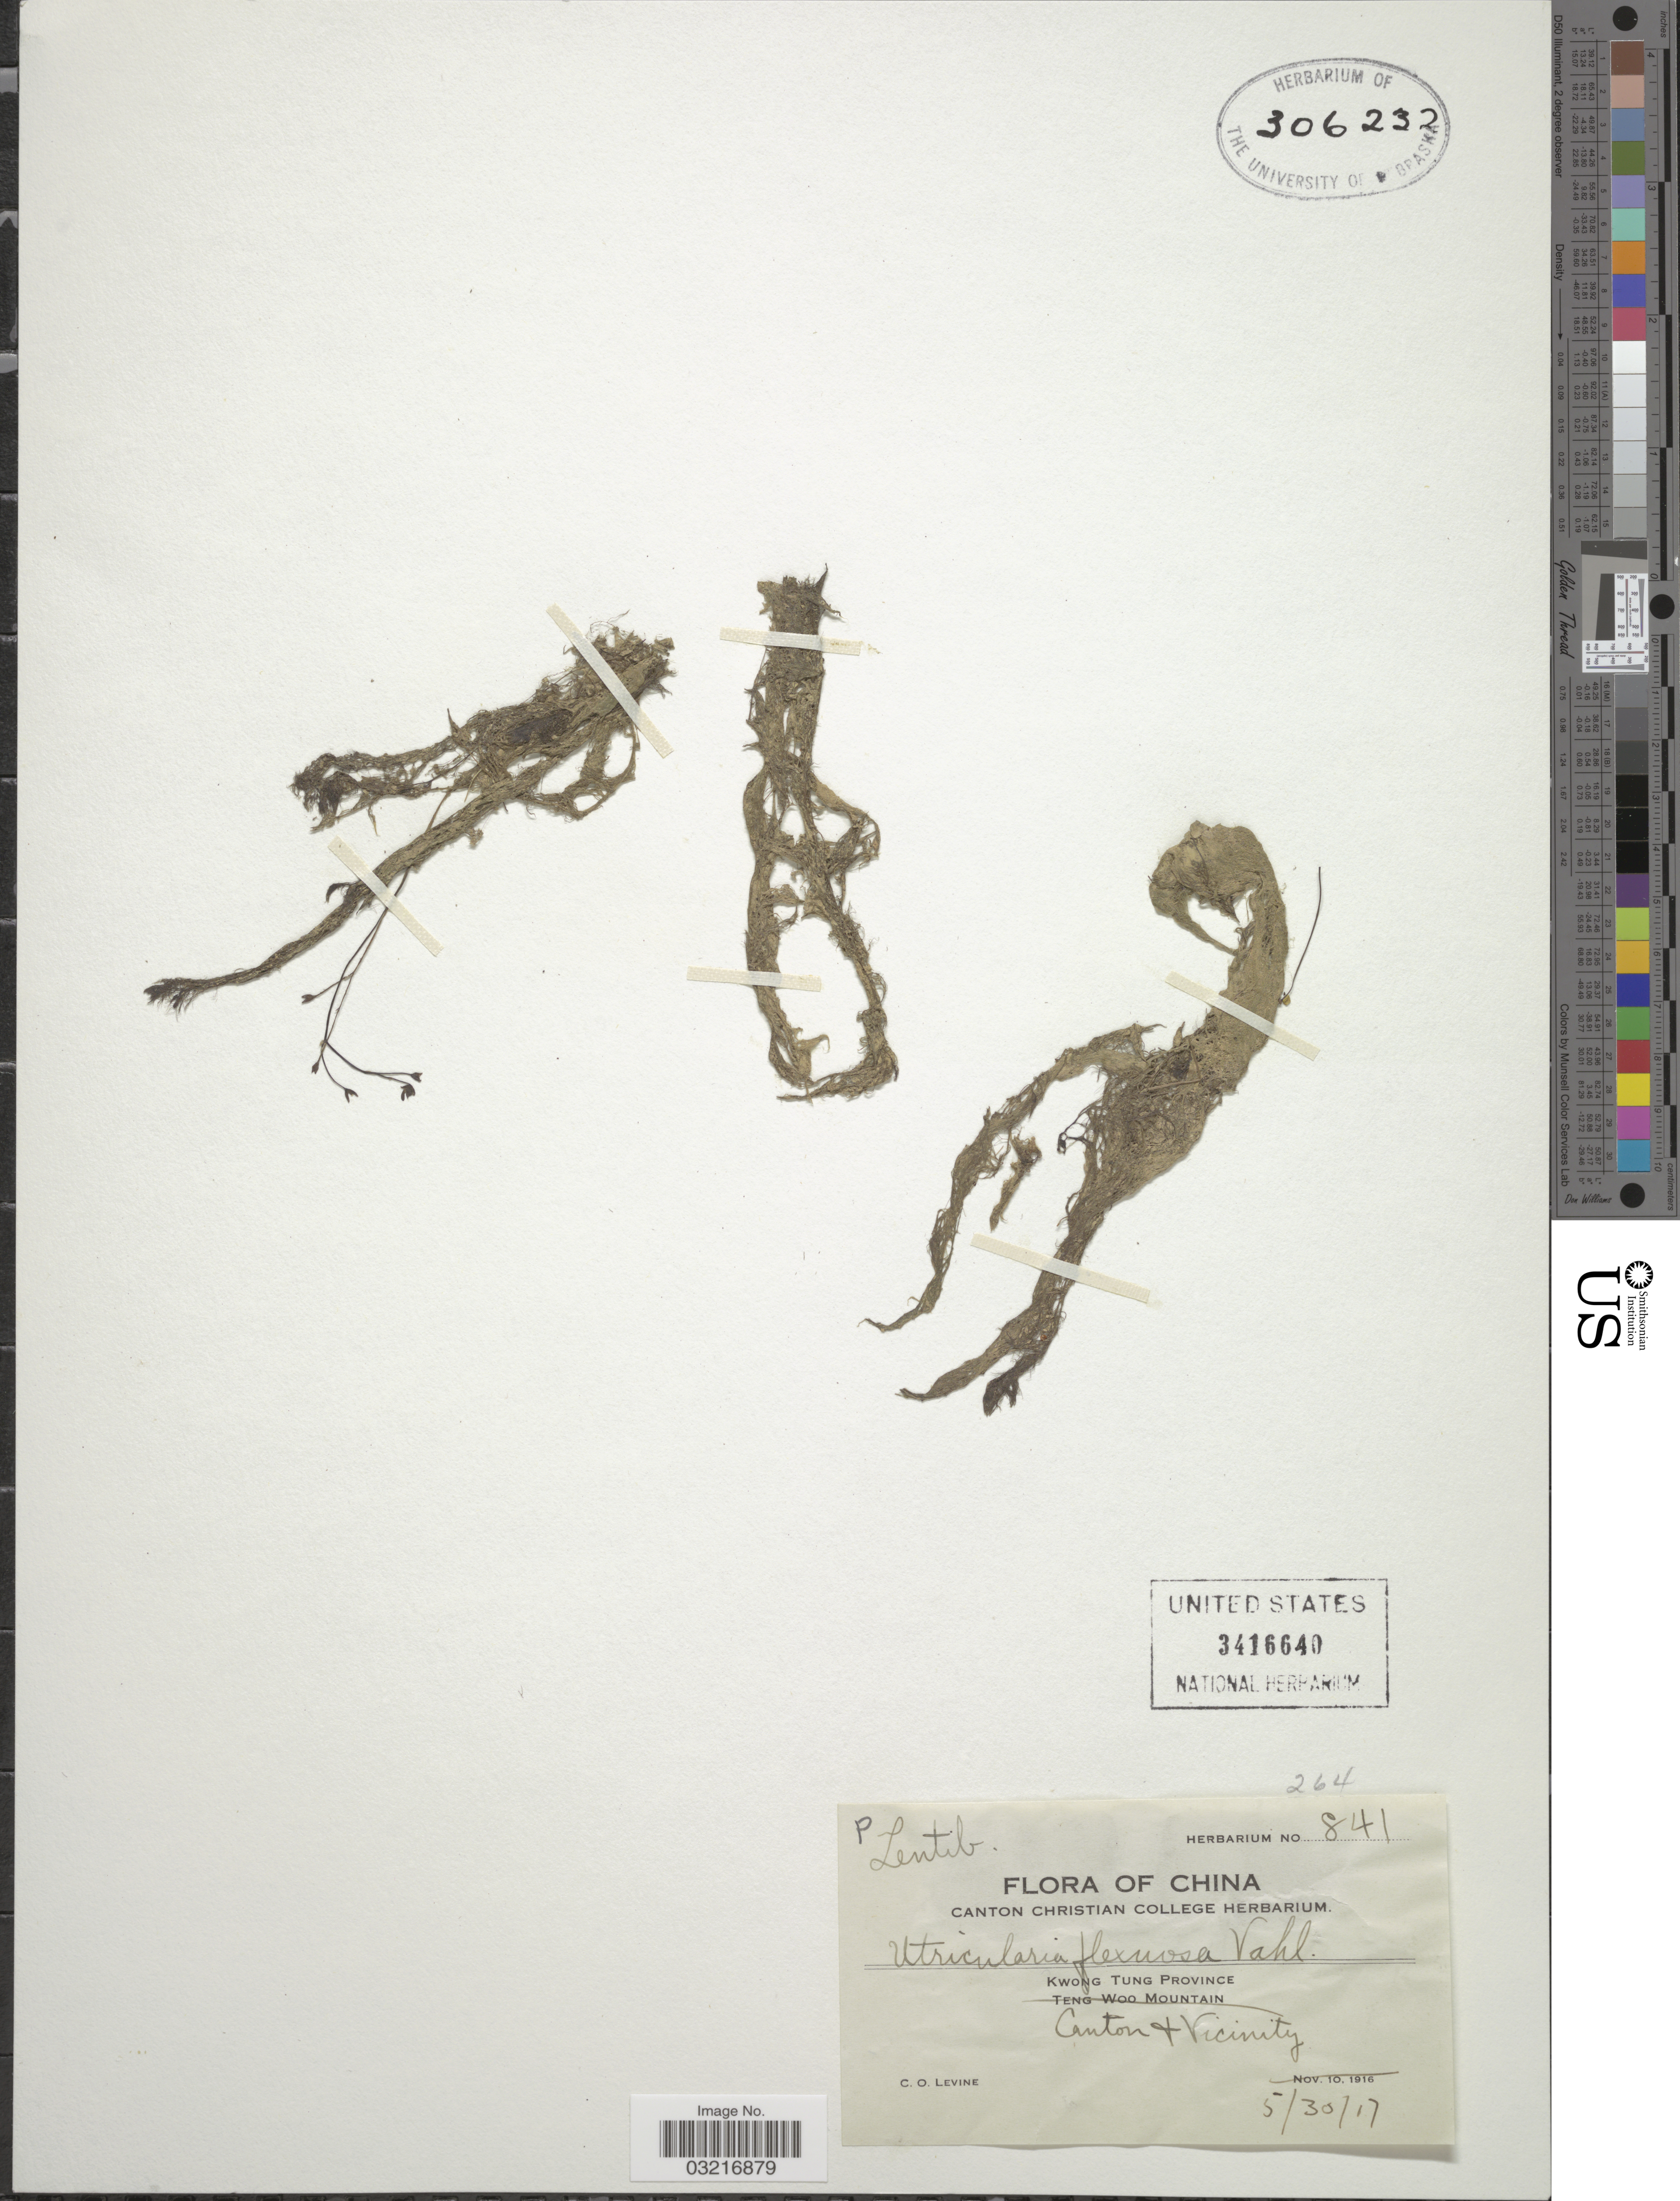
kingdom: Plantae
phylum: Tracheophyta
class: Magnoliopsida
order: Lamiales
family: Lentibulariaceae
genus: Utricularia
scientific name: Utricularia aurea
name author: Lour.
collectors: C. O. Levine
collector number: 841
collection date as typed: Transcribed d/m/y: 30/5/17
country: China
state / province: Guangdong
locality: Kwong Tung Province, Canton & Vicinity.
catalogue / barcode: US 3416640